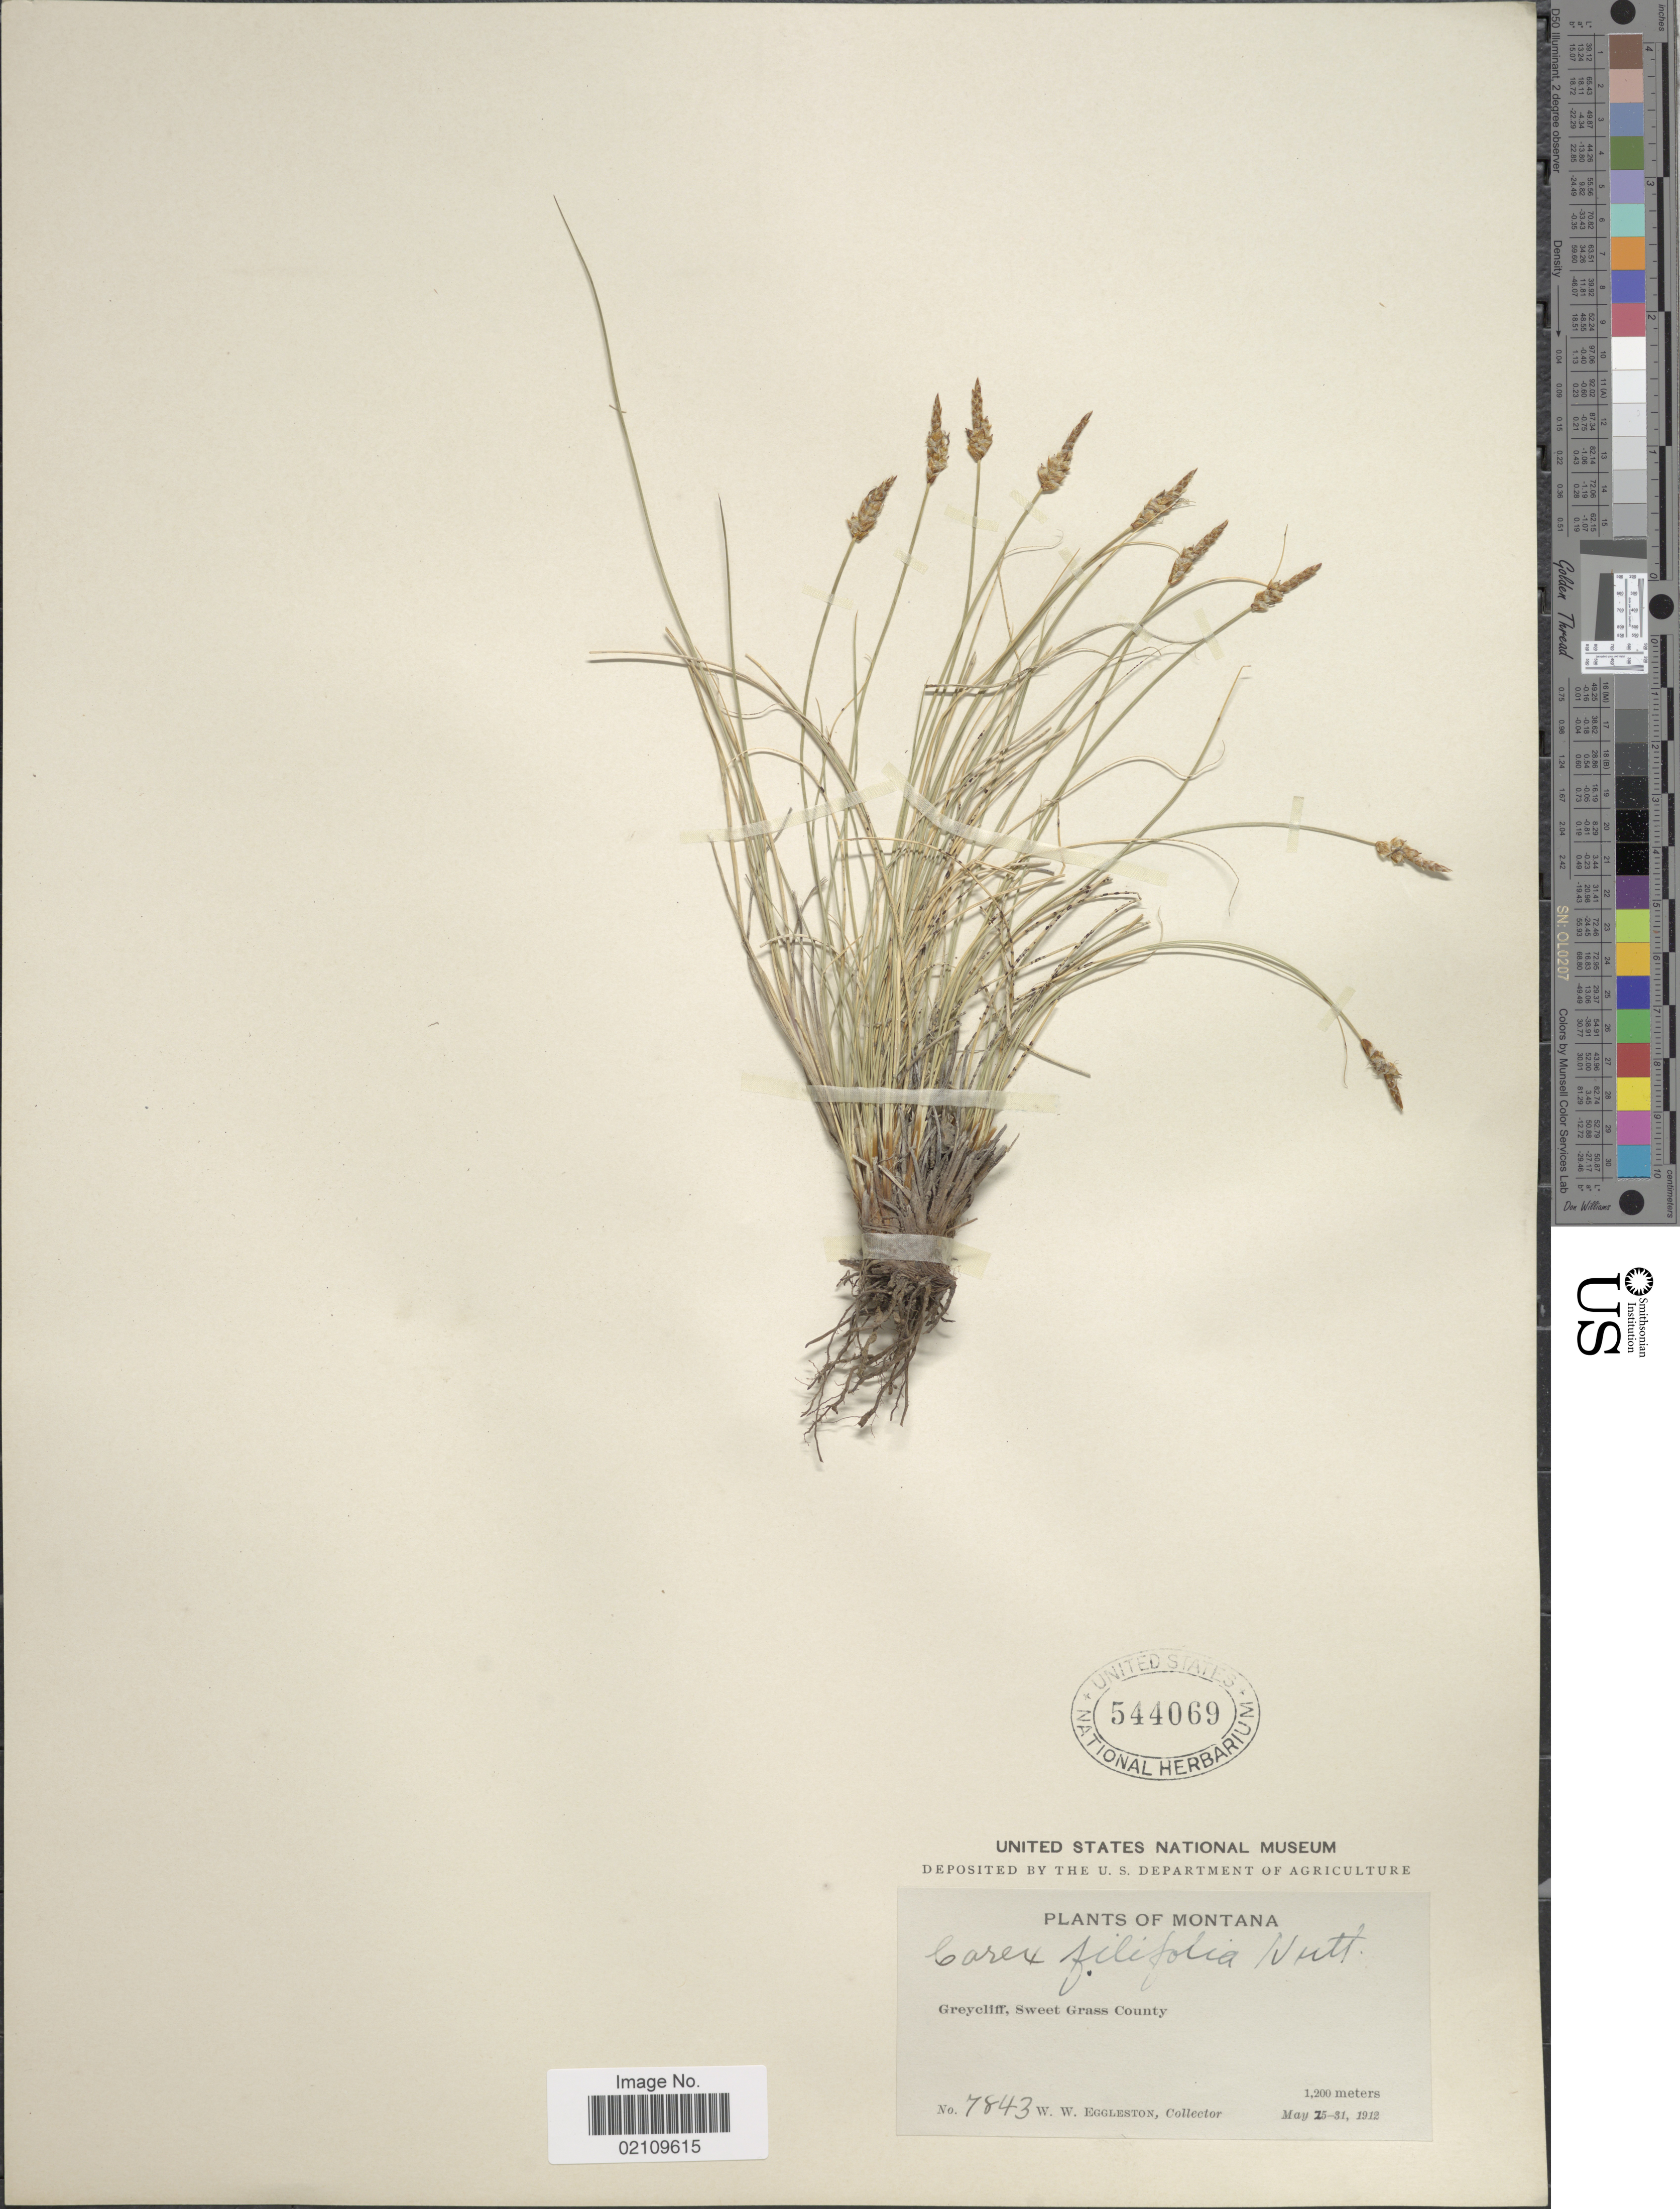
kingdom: Plantae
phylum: Tracheophyta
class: Liliopsida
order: Poales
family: Cyperaceae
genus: Carex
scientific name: Carex filifolia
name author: Nutt.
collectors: W. W. Eggleston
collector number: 7843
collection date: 1912-05-25/1912-05-31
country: United States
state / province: Montana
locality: Greeycliff, Sweet Grass County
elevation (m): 1200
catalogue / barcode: US 544069